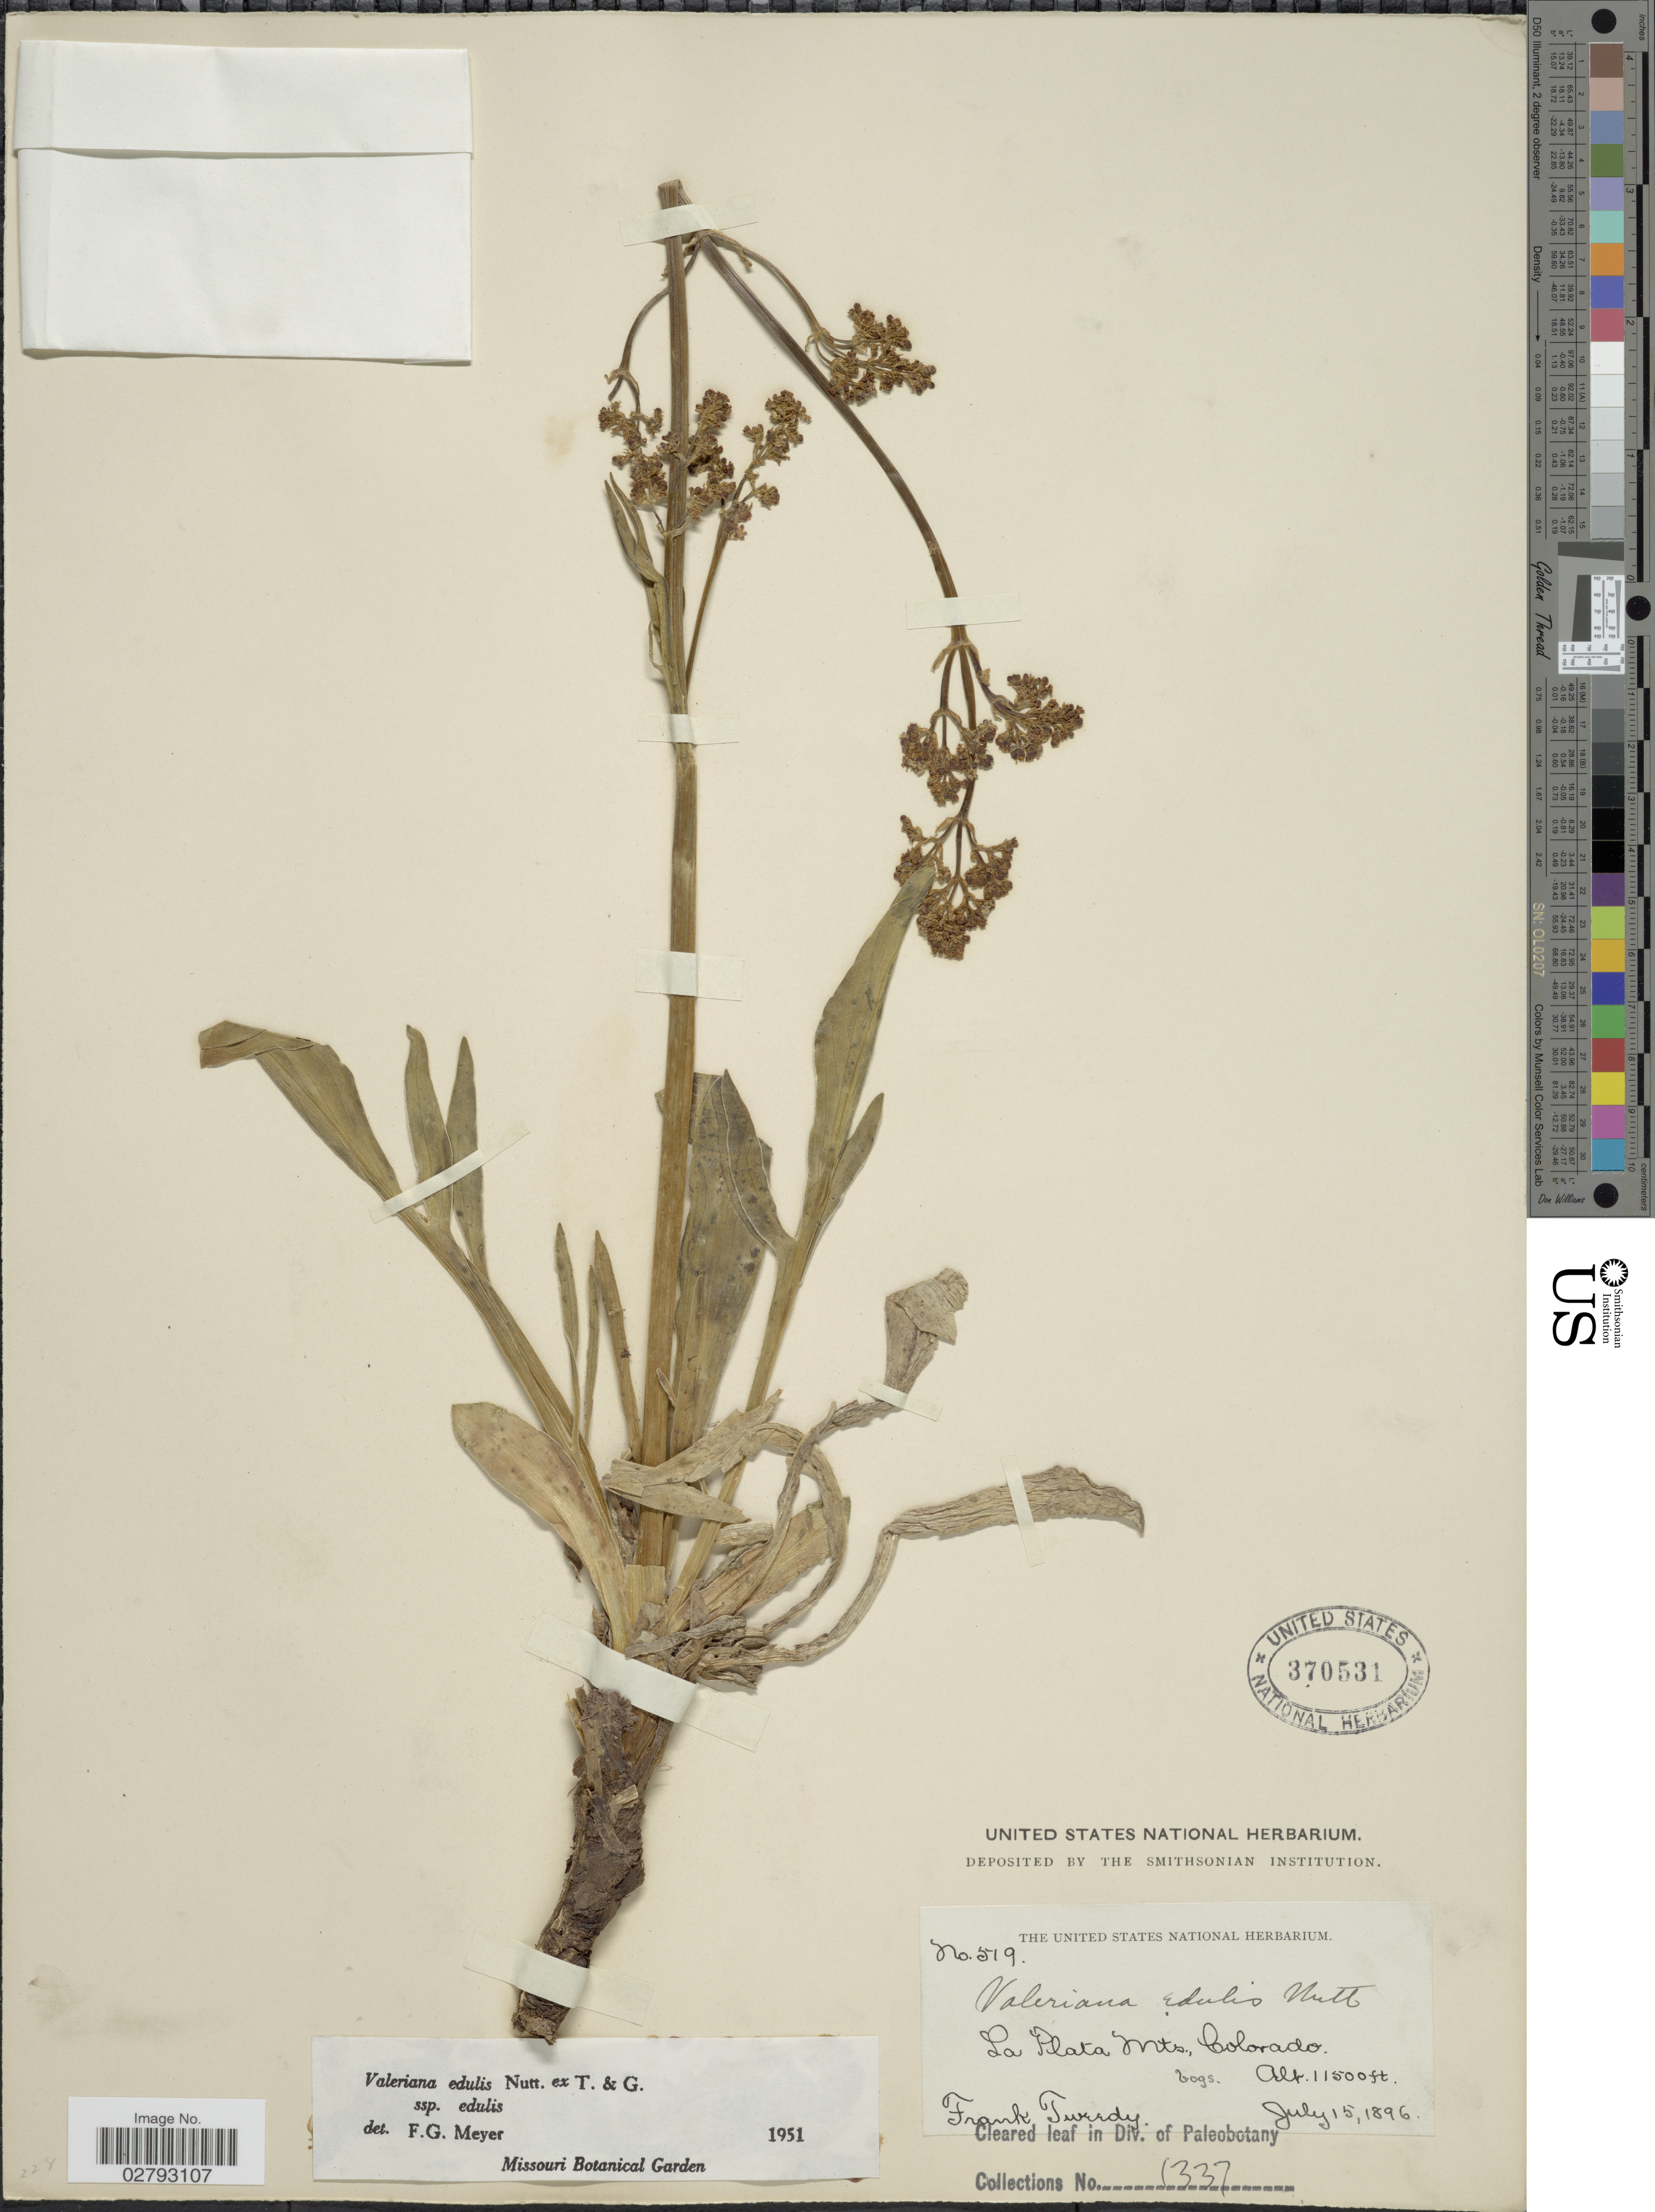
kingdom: Plantae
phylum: Tracheophyta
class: Magnoliopsida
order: Dipsacales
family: Caprifoliaceae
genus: Valeriana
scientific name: Valeriana edulis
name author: Nutt.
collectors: F. Tweedy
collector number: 519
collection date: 1896-07-15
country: United States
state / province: Colorado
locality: La Plata Mts.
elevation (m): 3505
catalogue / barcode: US 370531